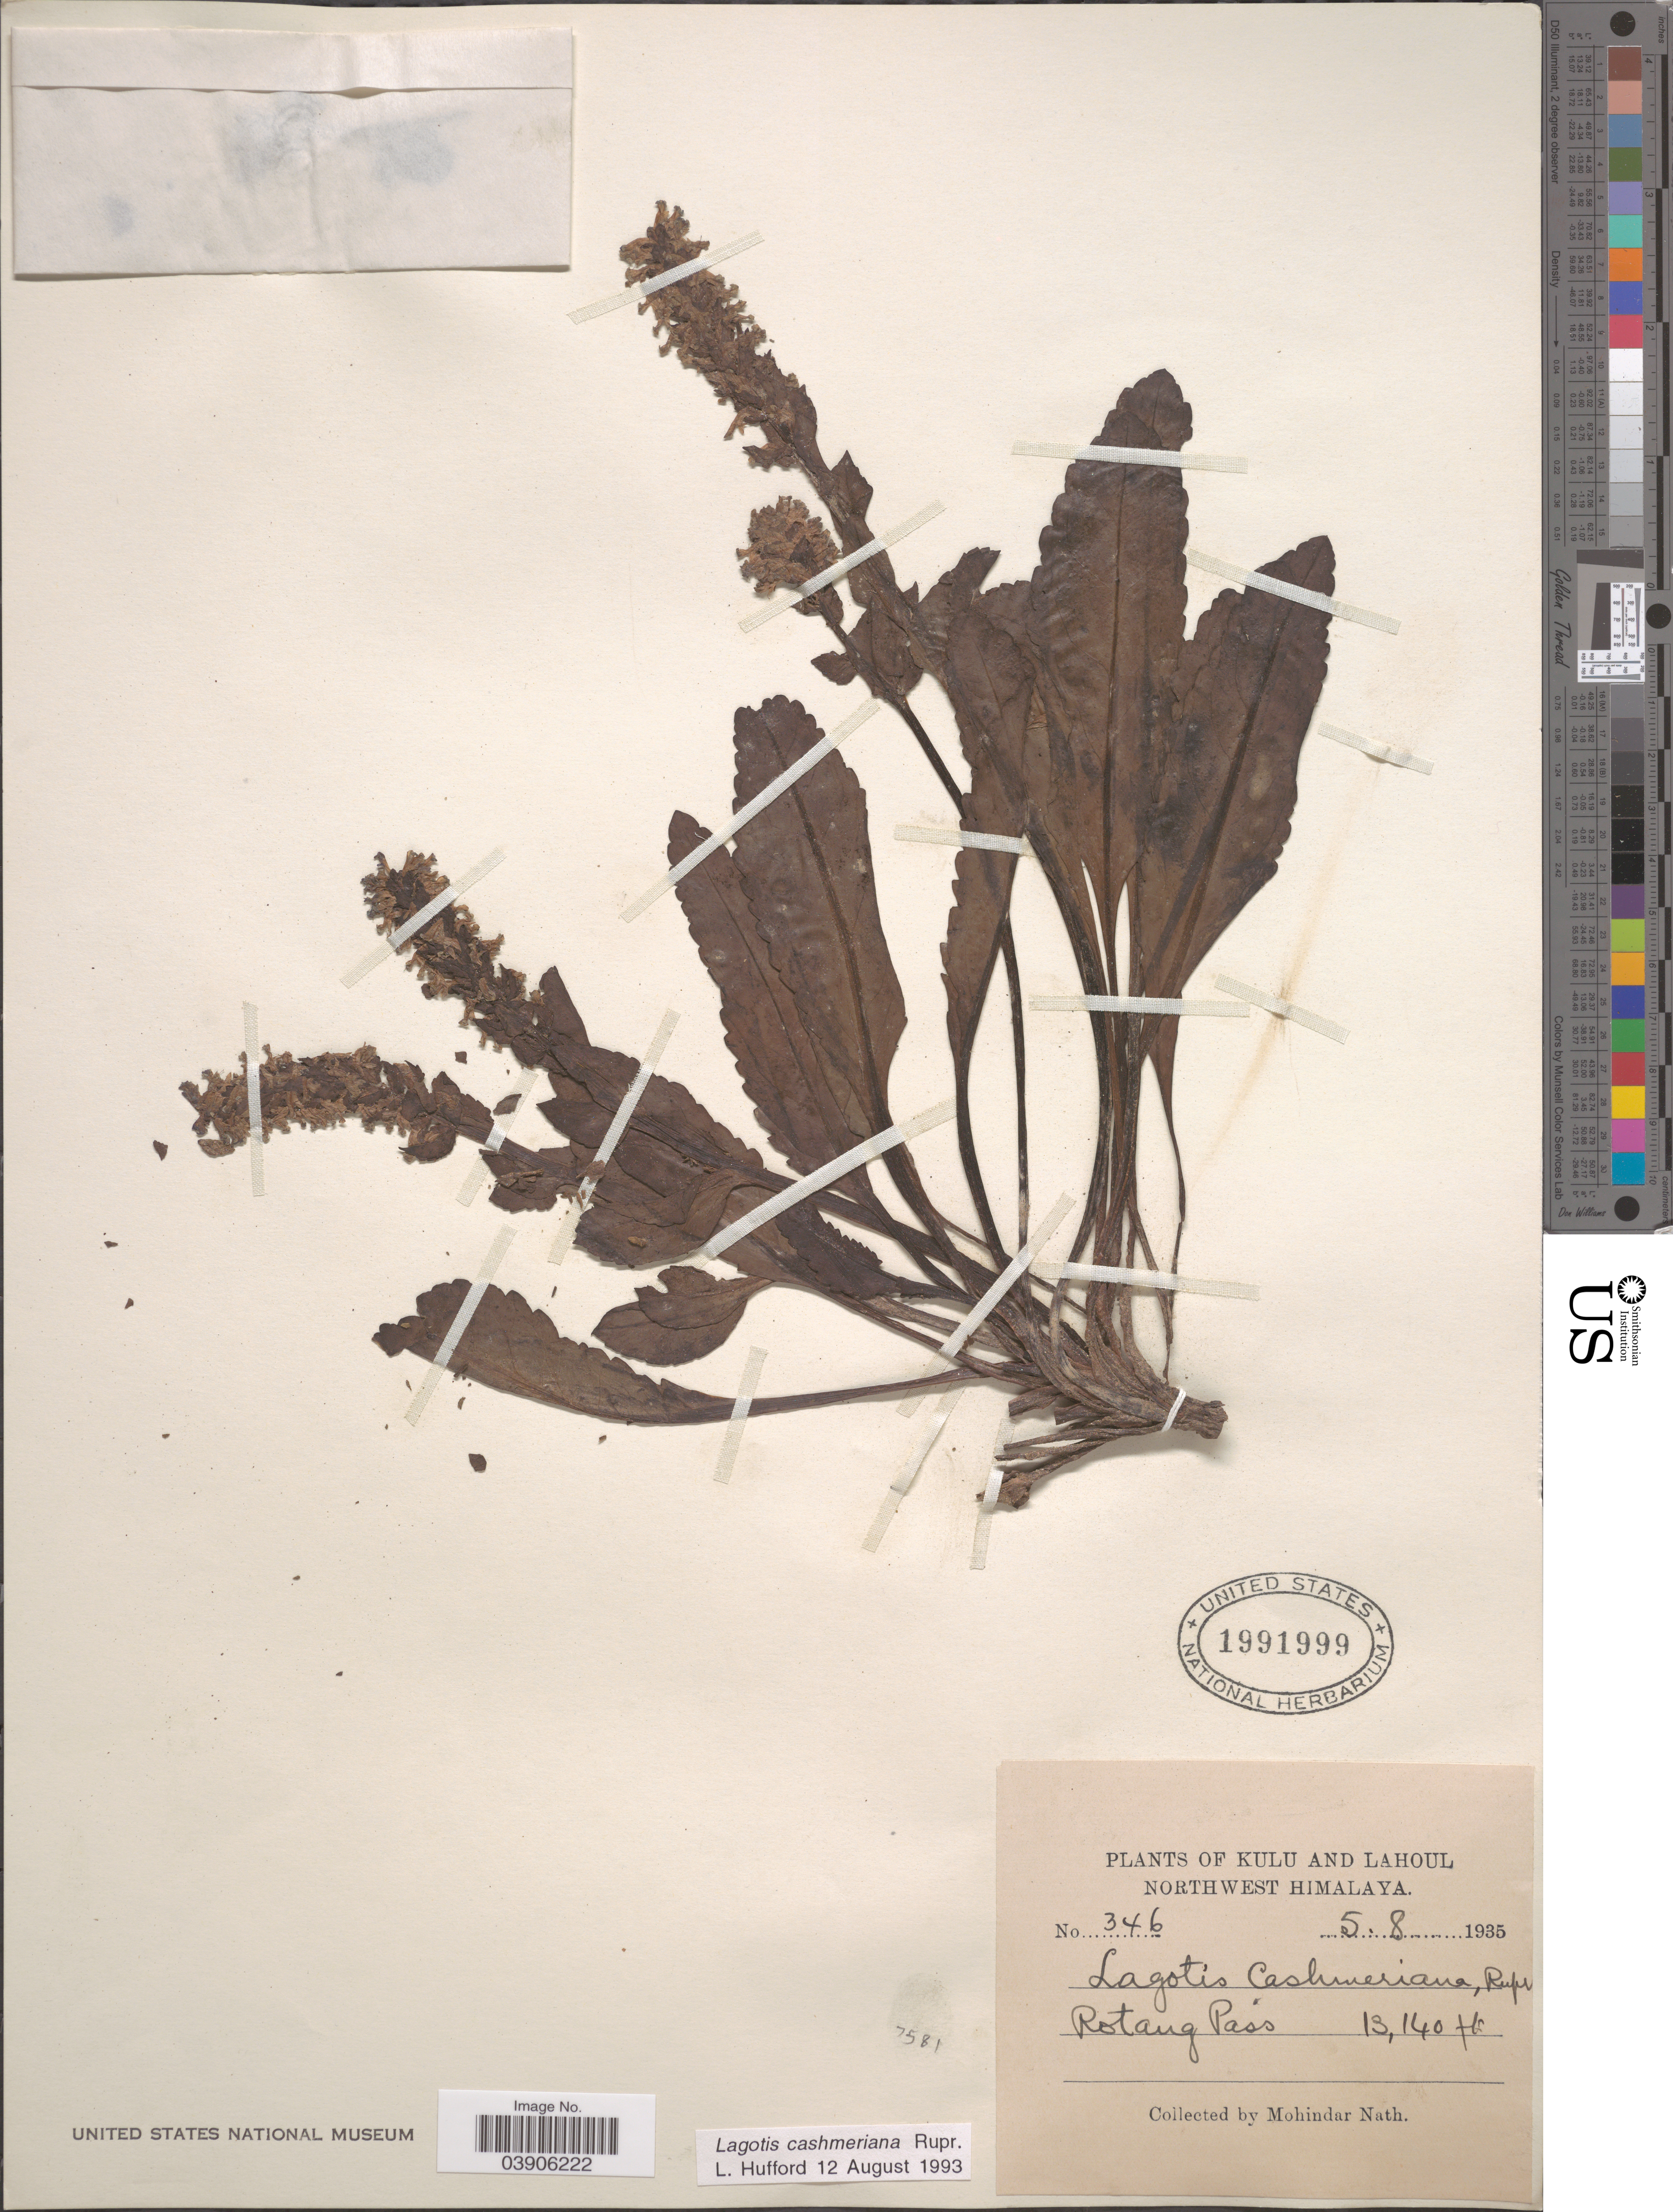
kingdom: Plantae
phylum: Tracheophyta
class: Magnoliopsida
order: Lamiales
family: Plantaginaceae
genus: Lagotis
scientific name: Lagotis cashmeriana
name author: Rupr.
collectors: M. Nath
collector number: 346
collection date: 1935-08-05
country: India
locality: Kulu and Lahoul. Northwest Himalaya. Rotang Pass.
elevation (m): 4005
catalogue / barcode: US 1991999